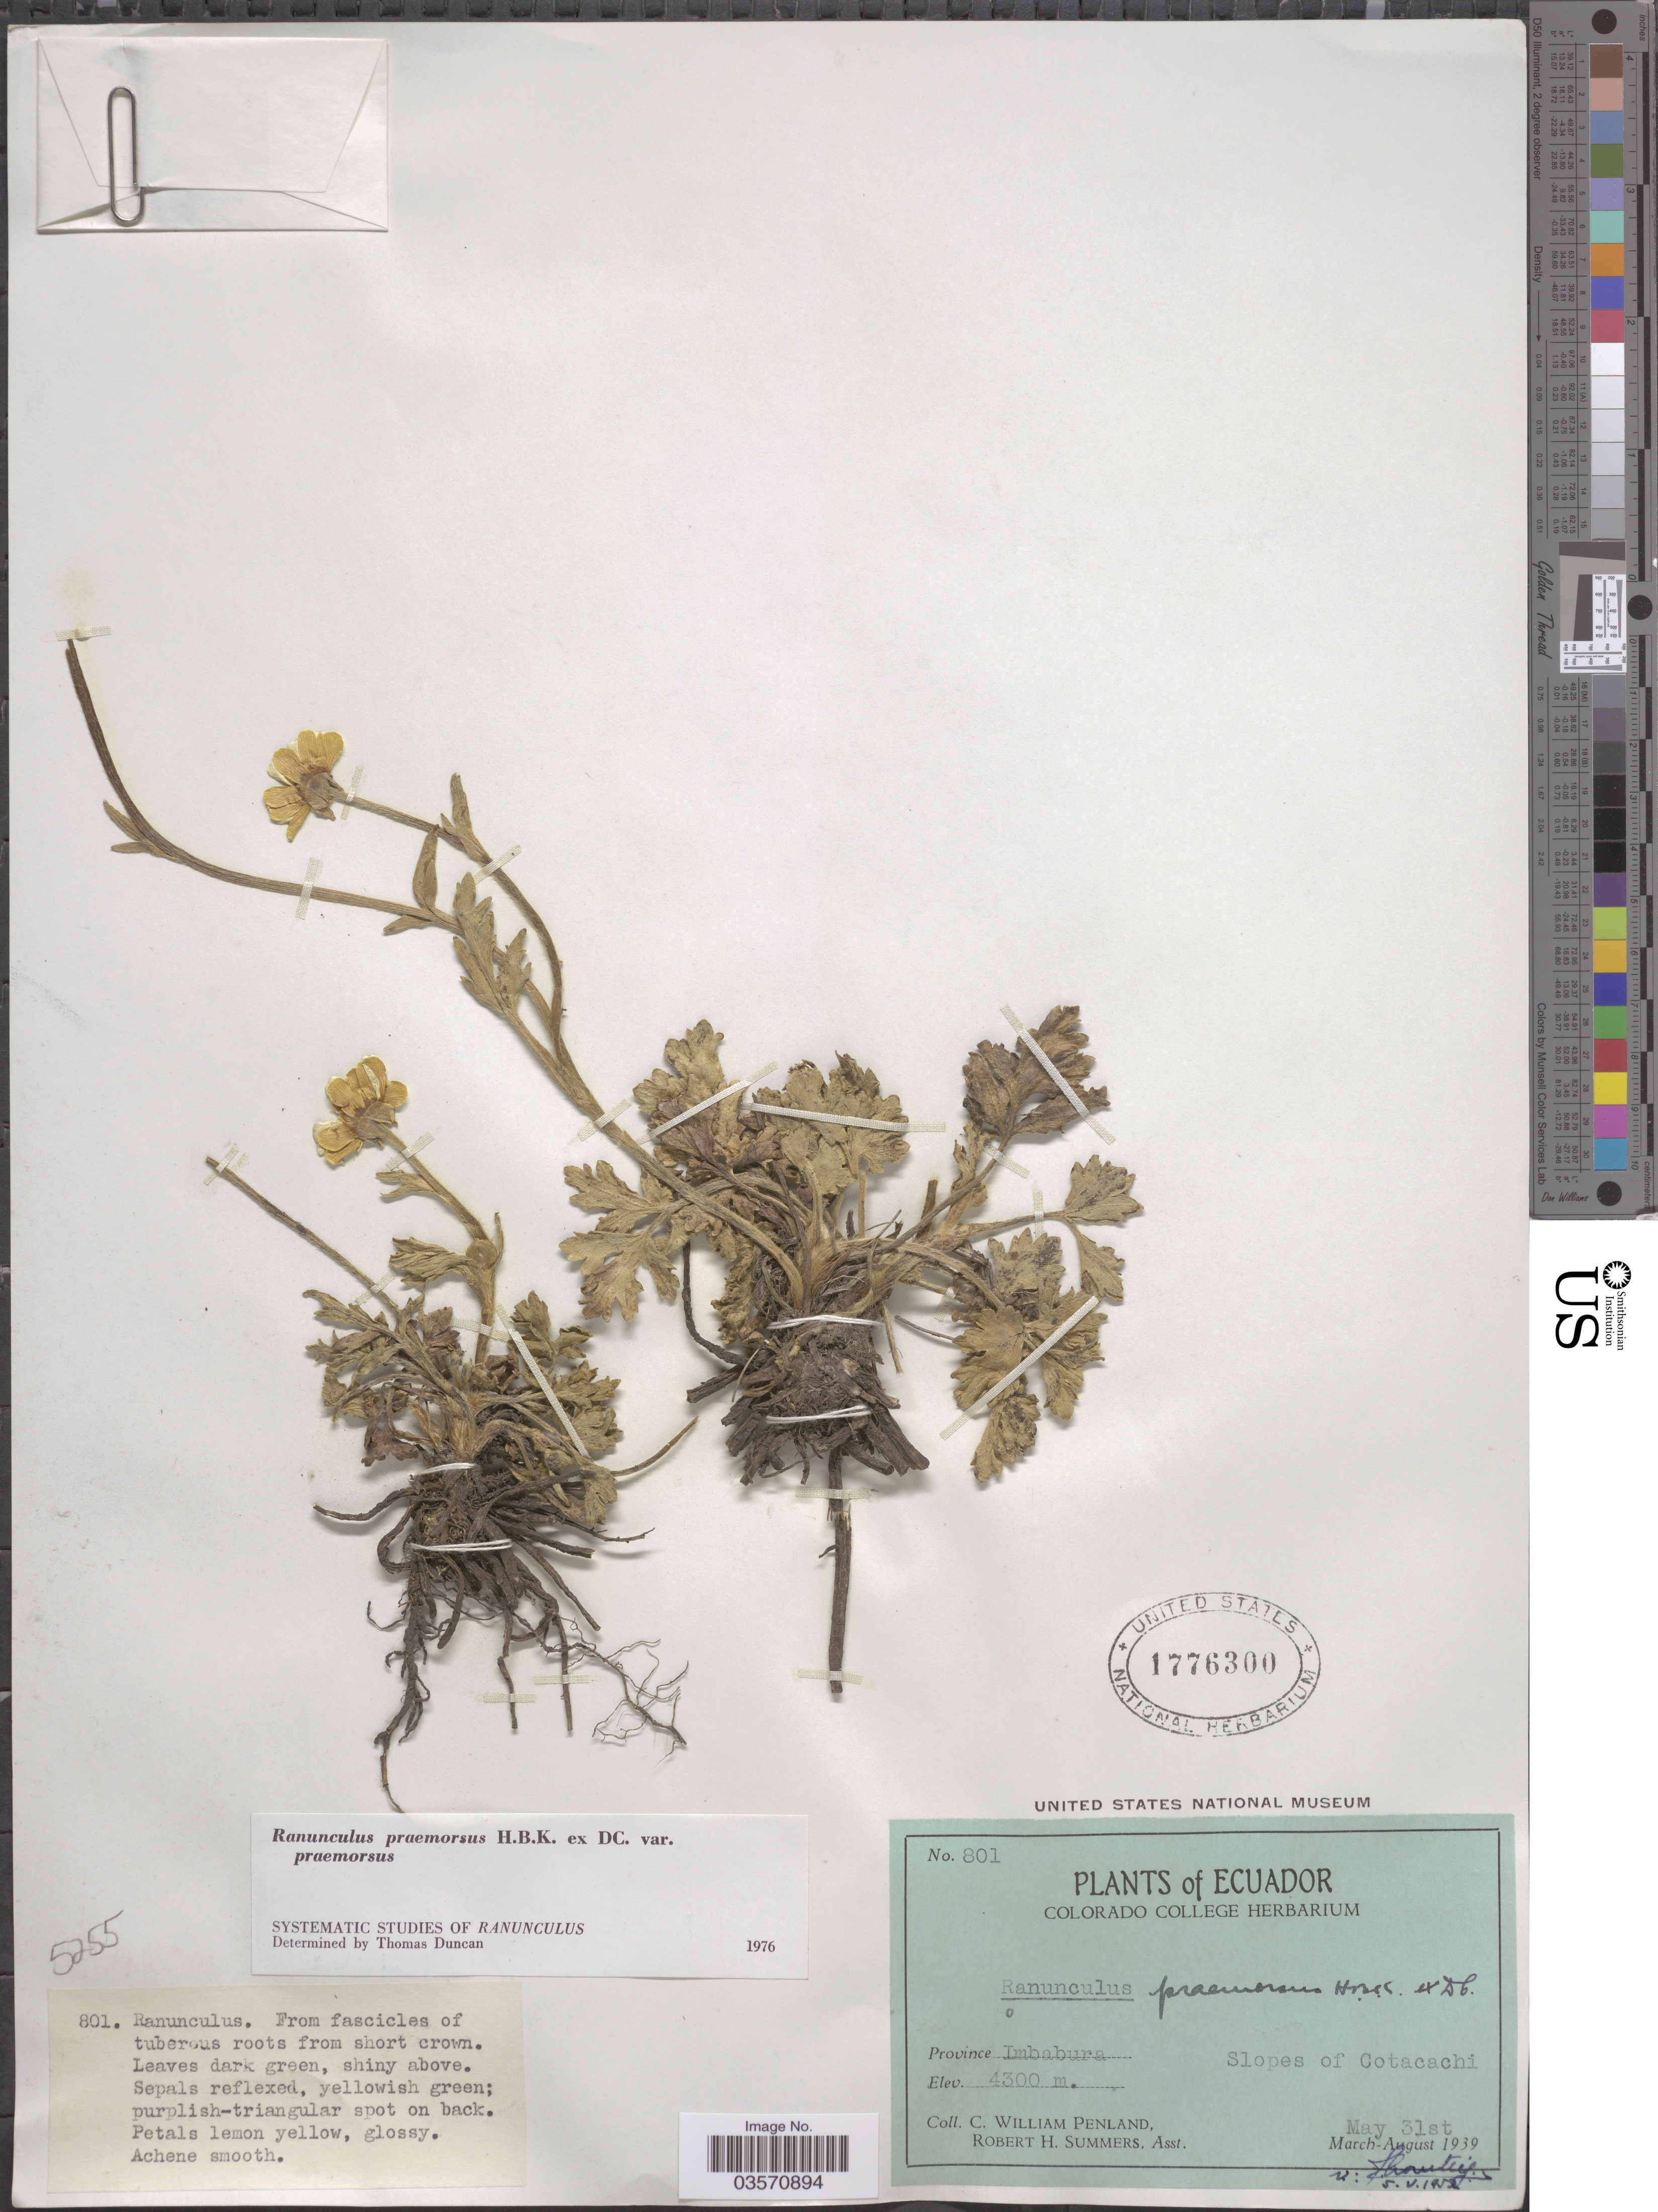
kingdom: Plantae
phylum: Tracheophyta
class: Magnoliopsida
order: Ranunculales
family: Ranunculaceae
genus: Ranunculus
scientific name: Ranunculus praemorsus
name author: Kunth ex DC.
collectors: C. W. Penland & R. Summers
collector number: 801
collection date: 1939-05-31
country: Ecuador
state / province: Imbabura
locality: Slopes of Cotacachi.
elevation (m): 4300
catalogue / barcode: US 1776300